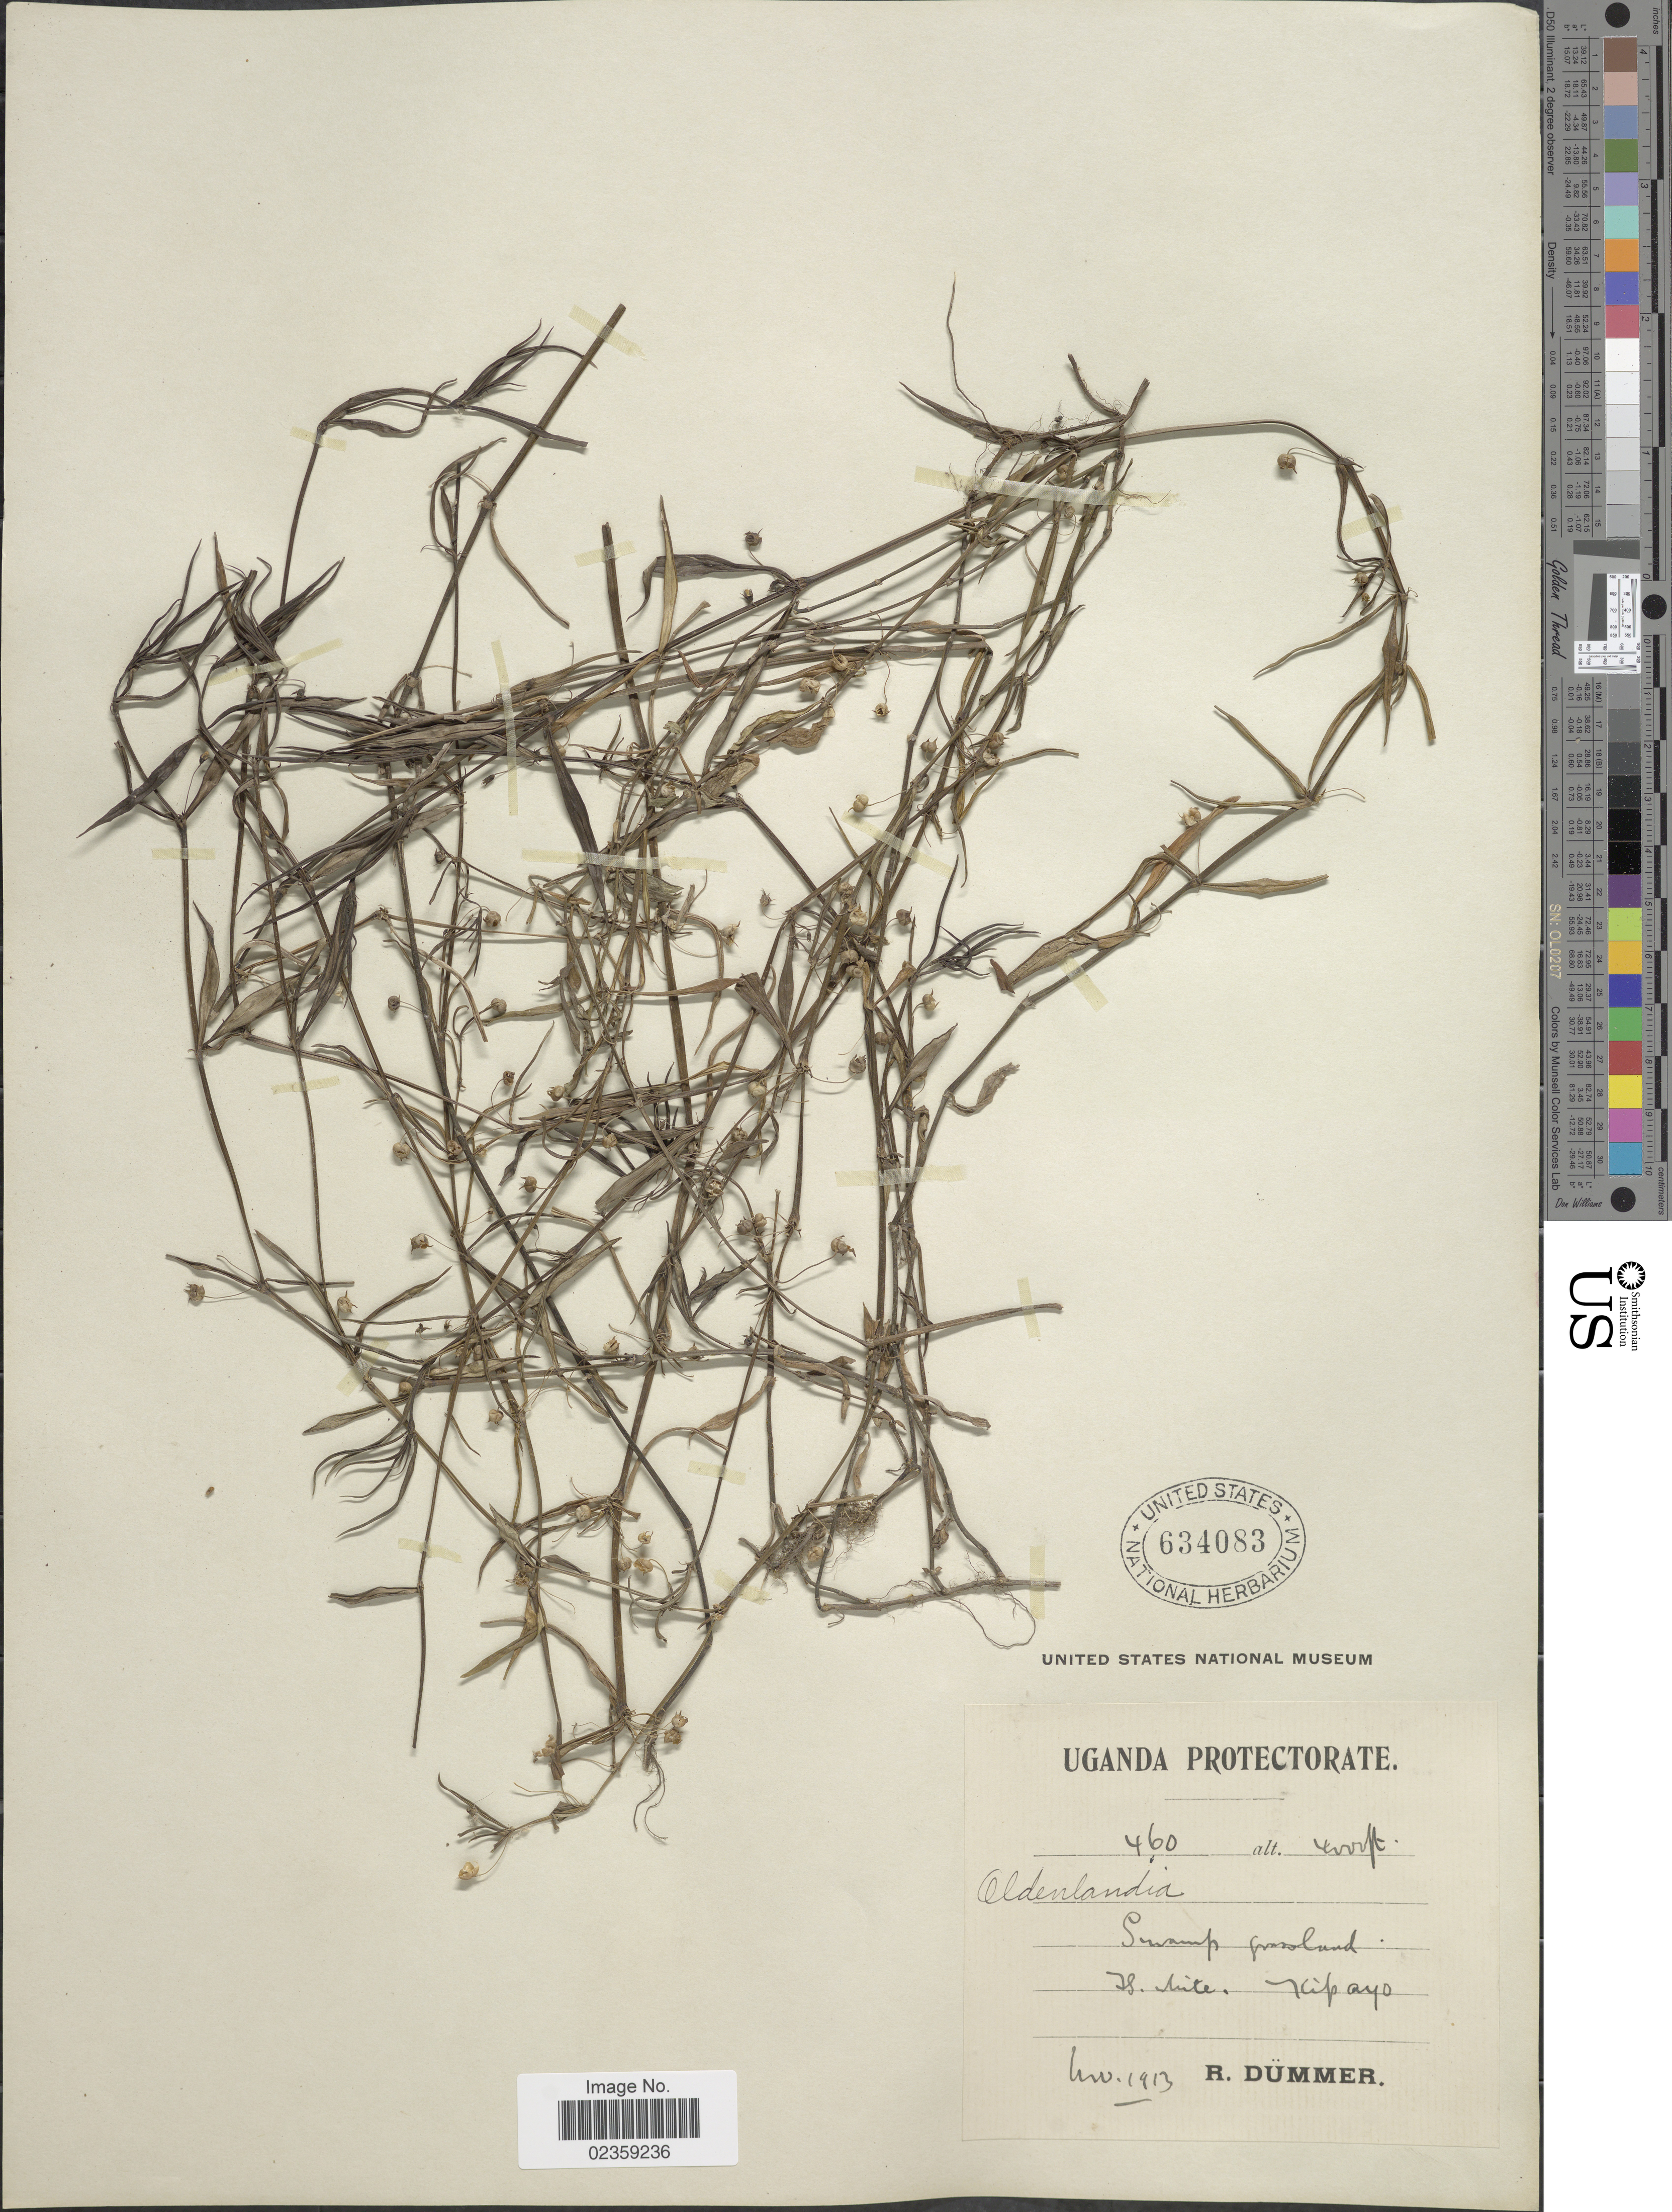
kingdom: Plantae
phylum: Tracheophyta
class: Magnoliopsida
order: Gentianales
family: Rubiaceae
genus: Oldenlandia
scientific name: Oldenlandia sp.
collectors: R. A. Dümmer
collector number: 460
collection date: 1913-11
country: Uganda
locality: Uganda Protectorate. Swamp grassland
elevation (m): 1219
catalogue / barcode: US 634083